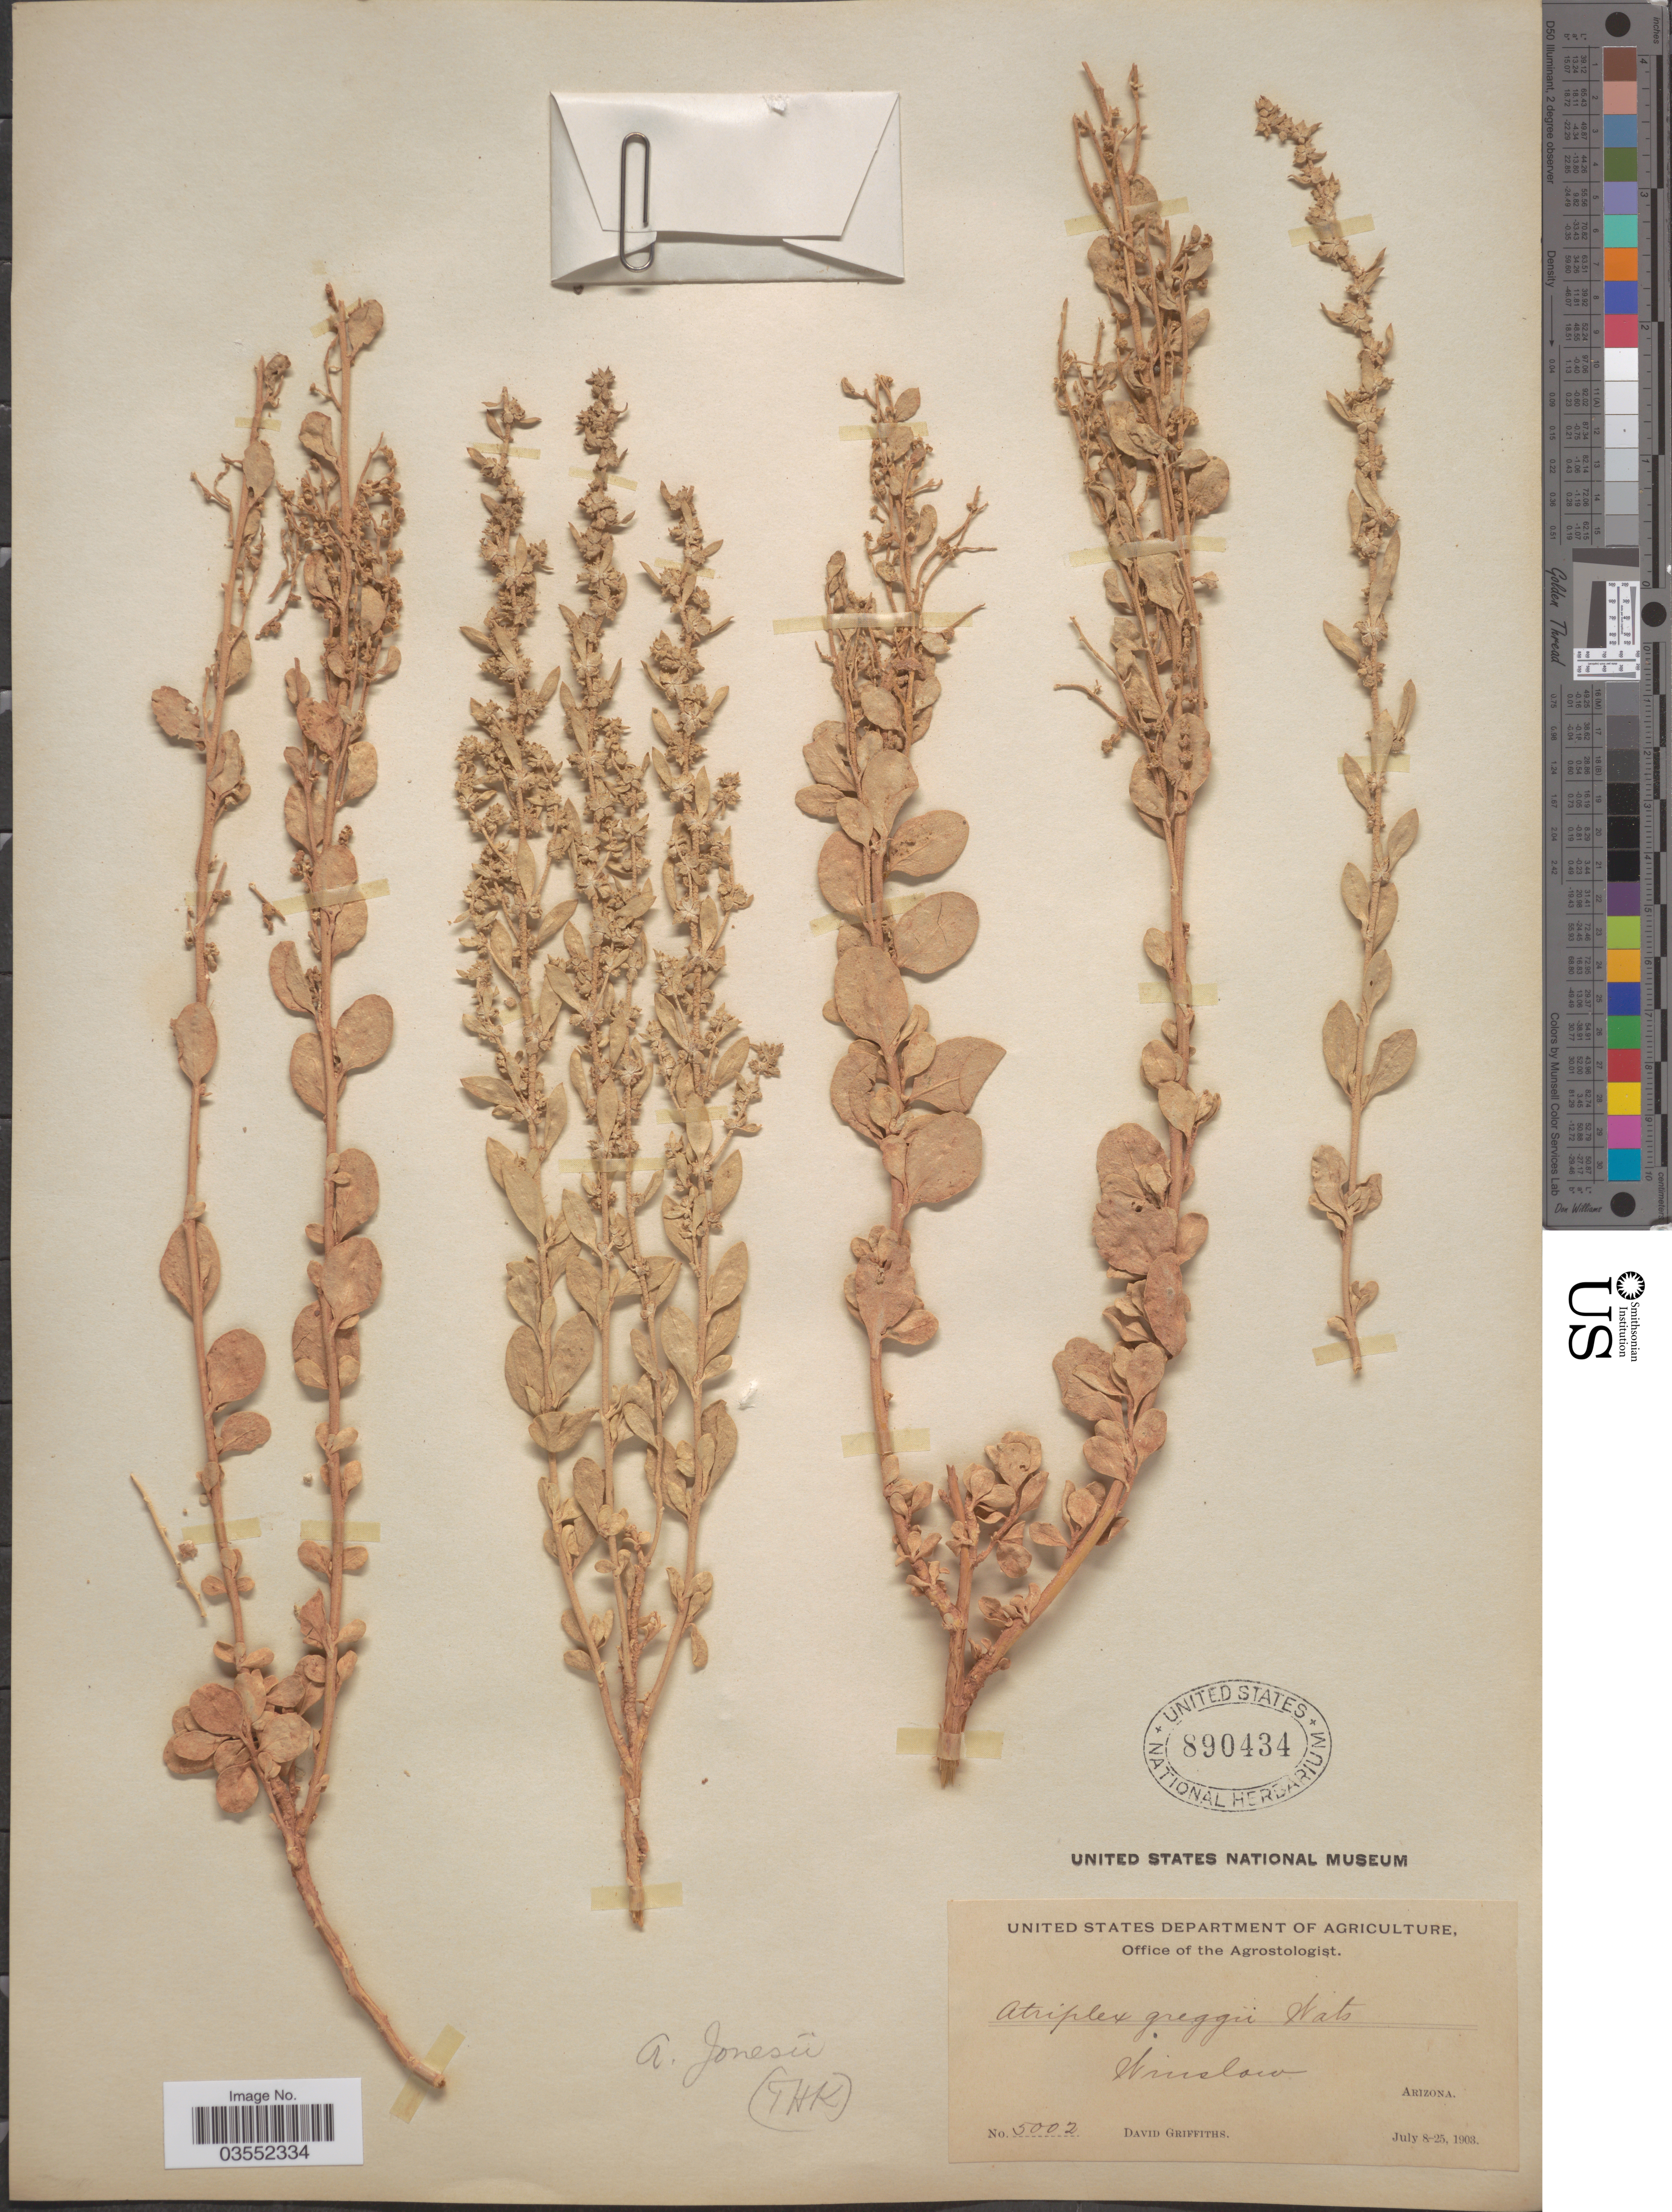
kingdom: Plantae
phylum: Tracheophyta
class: Magnoliopsida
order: Caryophyllales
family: Amaranthaceae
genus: Atriplex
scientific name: Atriplex obovata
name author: Moq.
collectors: D. Griffiths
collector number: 5002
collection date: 1903-07-08/1903-07-25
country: United States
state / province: Arizona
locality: Winslow.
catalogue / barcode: US 890434